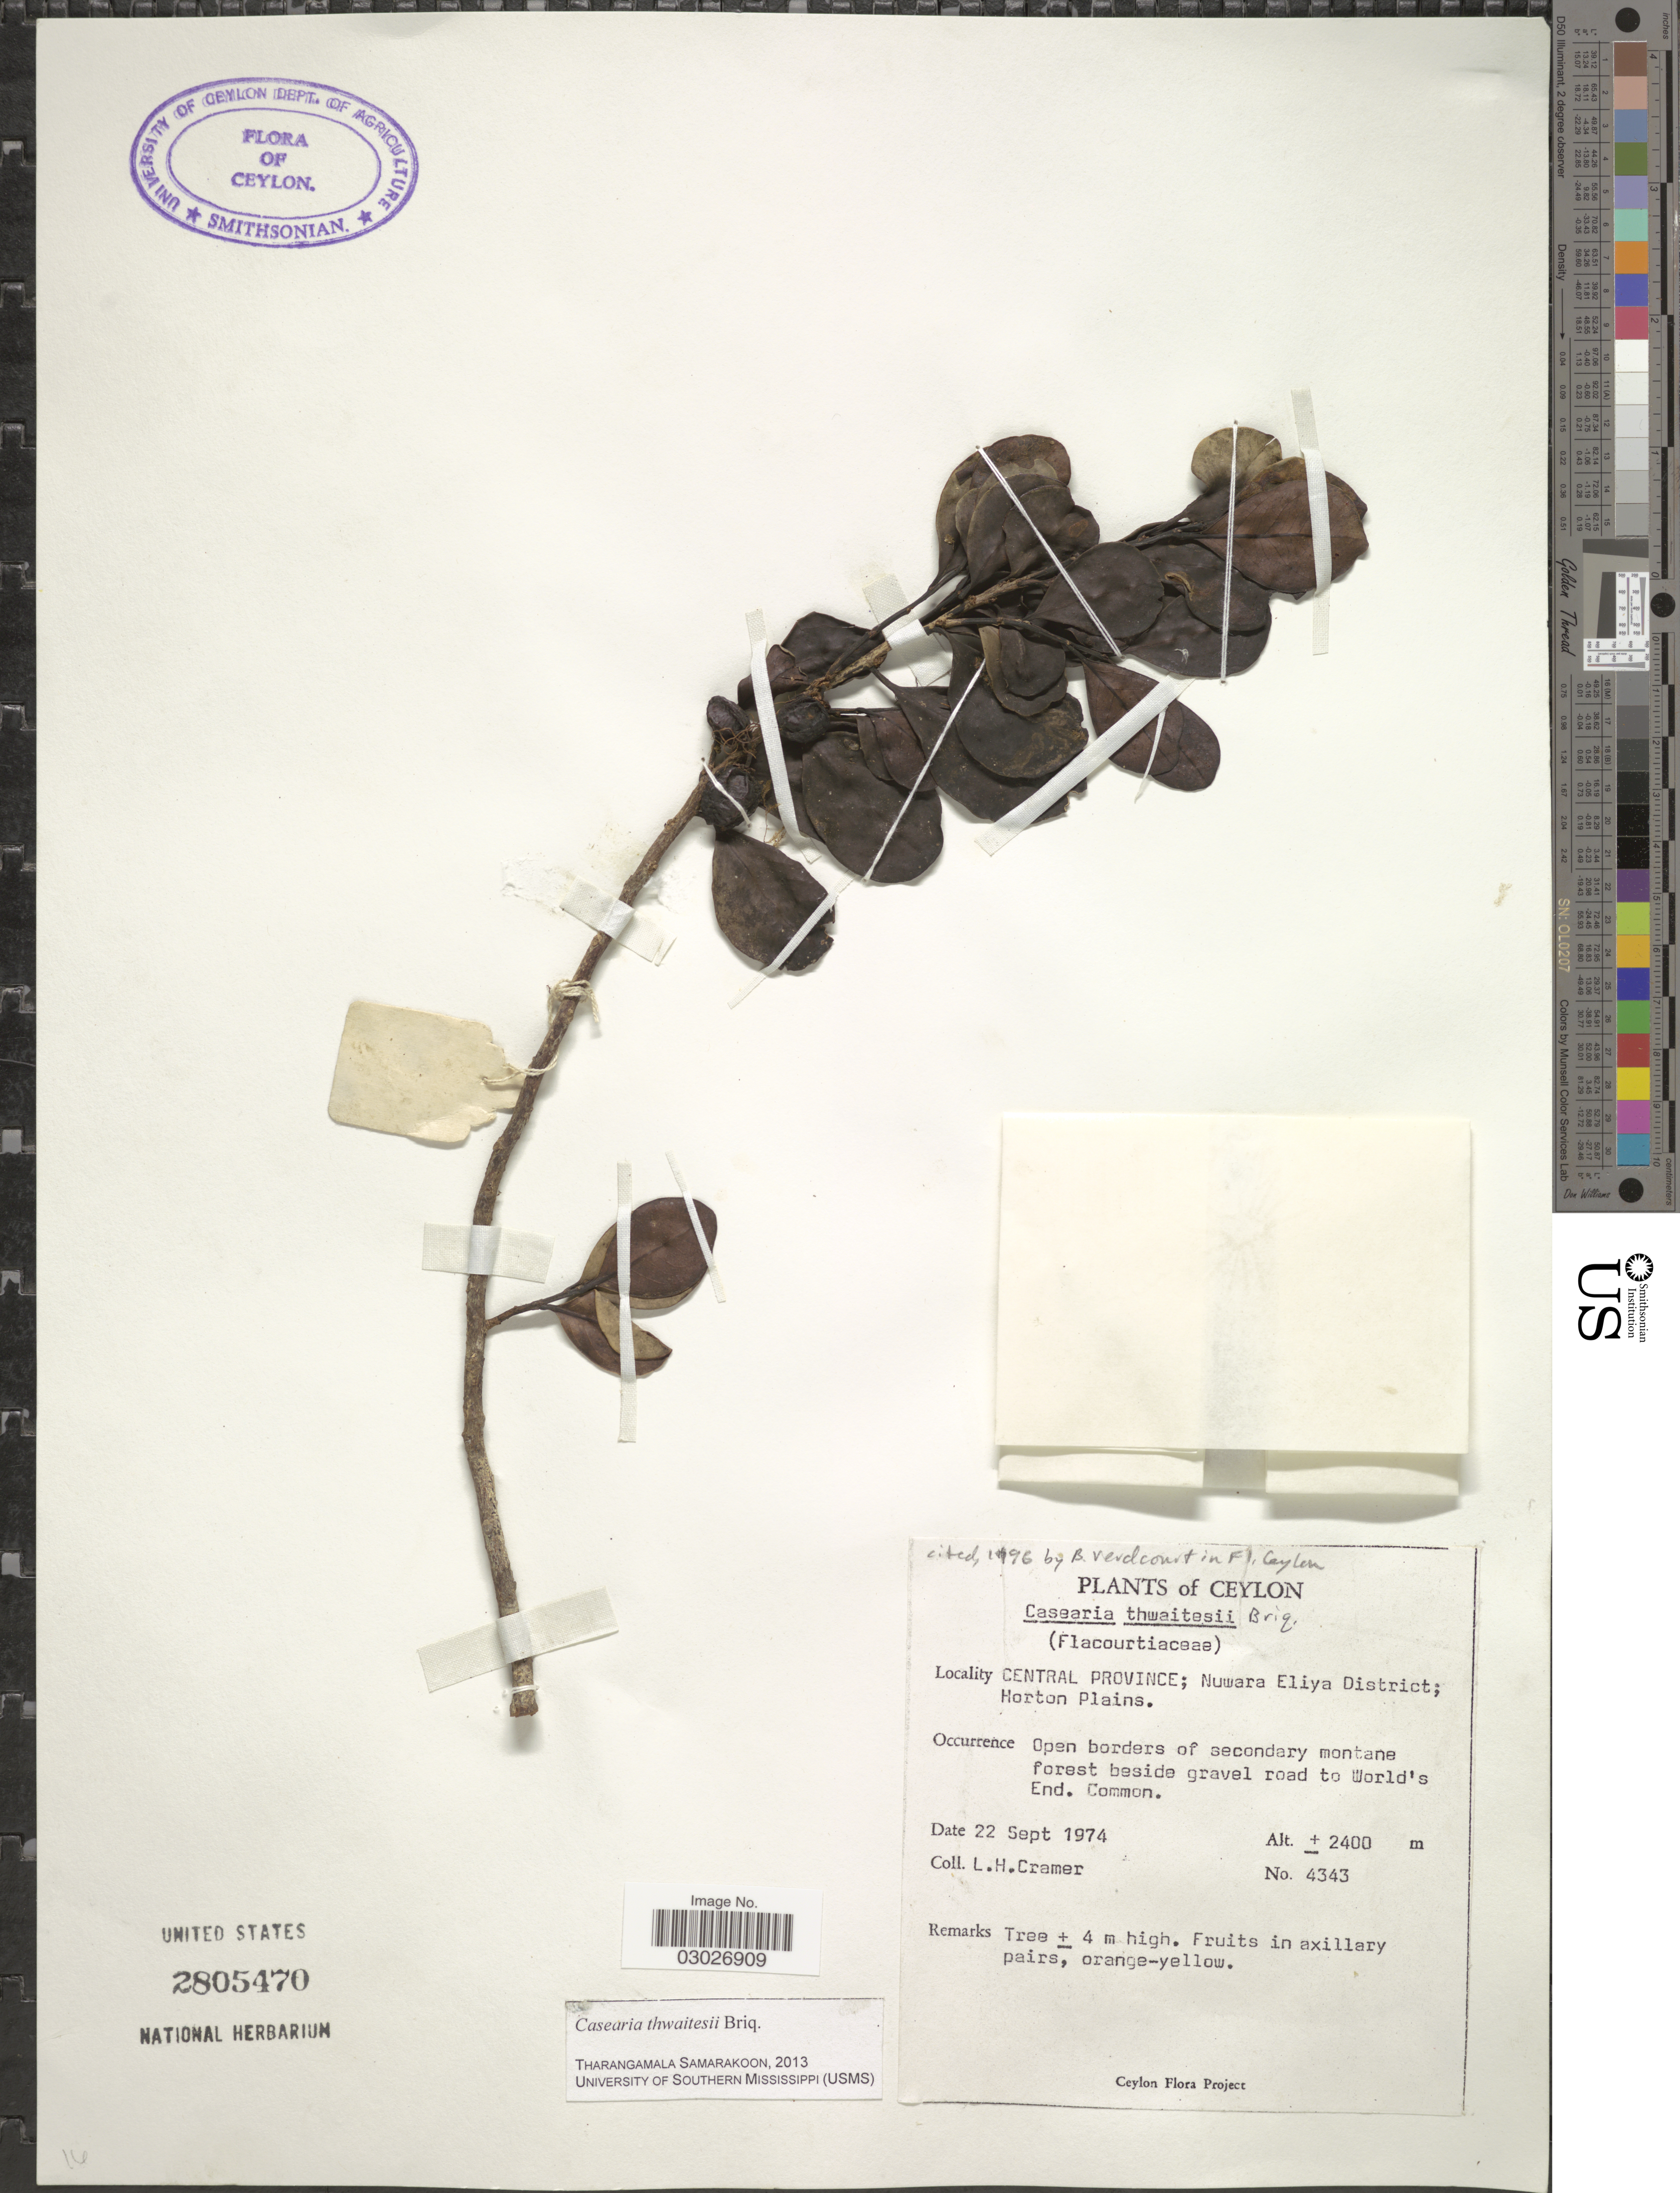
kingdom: Plantae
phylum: Tracheophyta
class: Magnoliopsida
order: Malpighiales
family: Salicaceae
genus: Casearia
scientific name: Casearia thwaitesii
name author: Briq.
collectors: L. H. Cramer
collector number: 4343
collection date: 1974-09-22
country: Sri Lanka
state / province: Central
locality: Ceylon. Central Province; Nuwara Eliya District; Horton Plains. Secondary montane forest beside gravel road to World's End.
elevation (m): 2400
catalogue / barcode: US 2805470